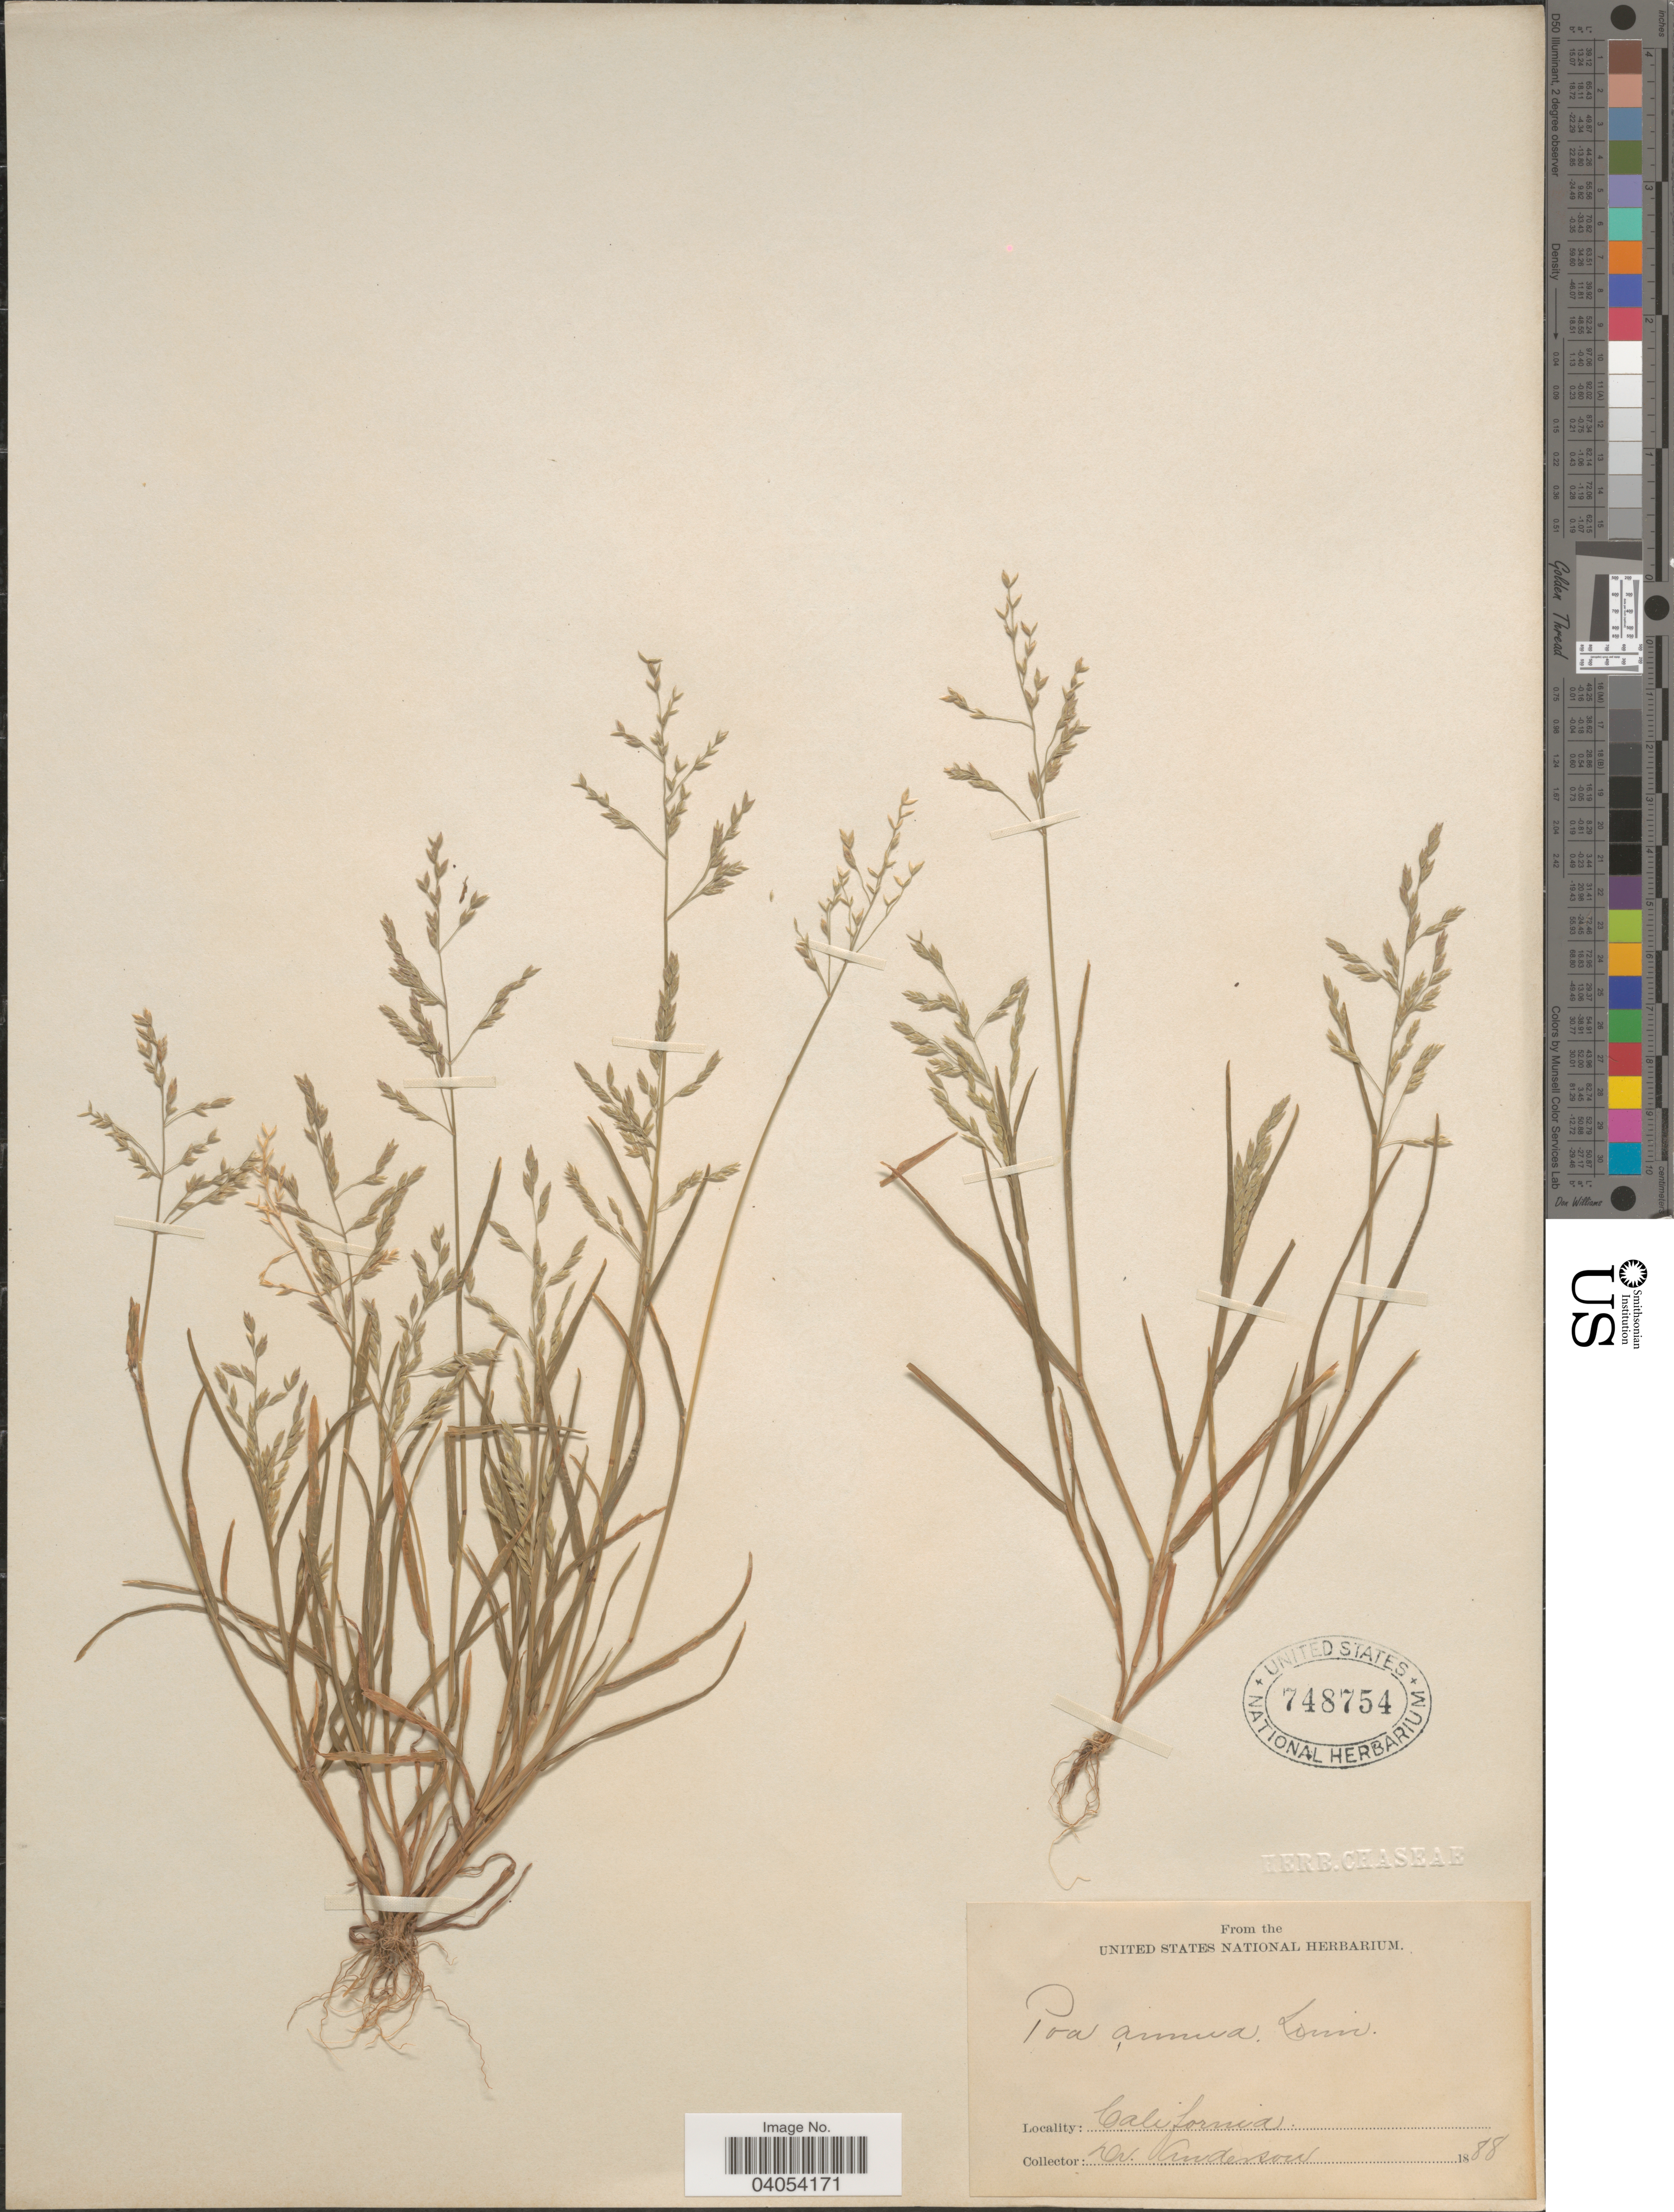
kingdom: Plantae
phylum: Tracheophyta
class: Liliopsida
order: Poales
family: Poaceae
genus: Poa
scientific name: Poa annua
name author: L.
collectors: -. Anderson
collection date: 1888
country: United States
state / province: California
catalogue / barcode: US 748754